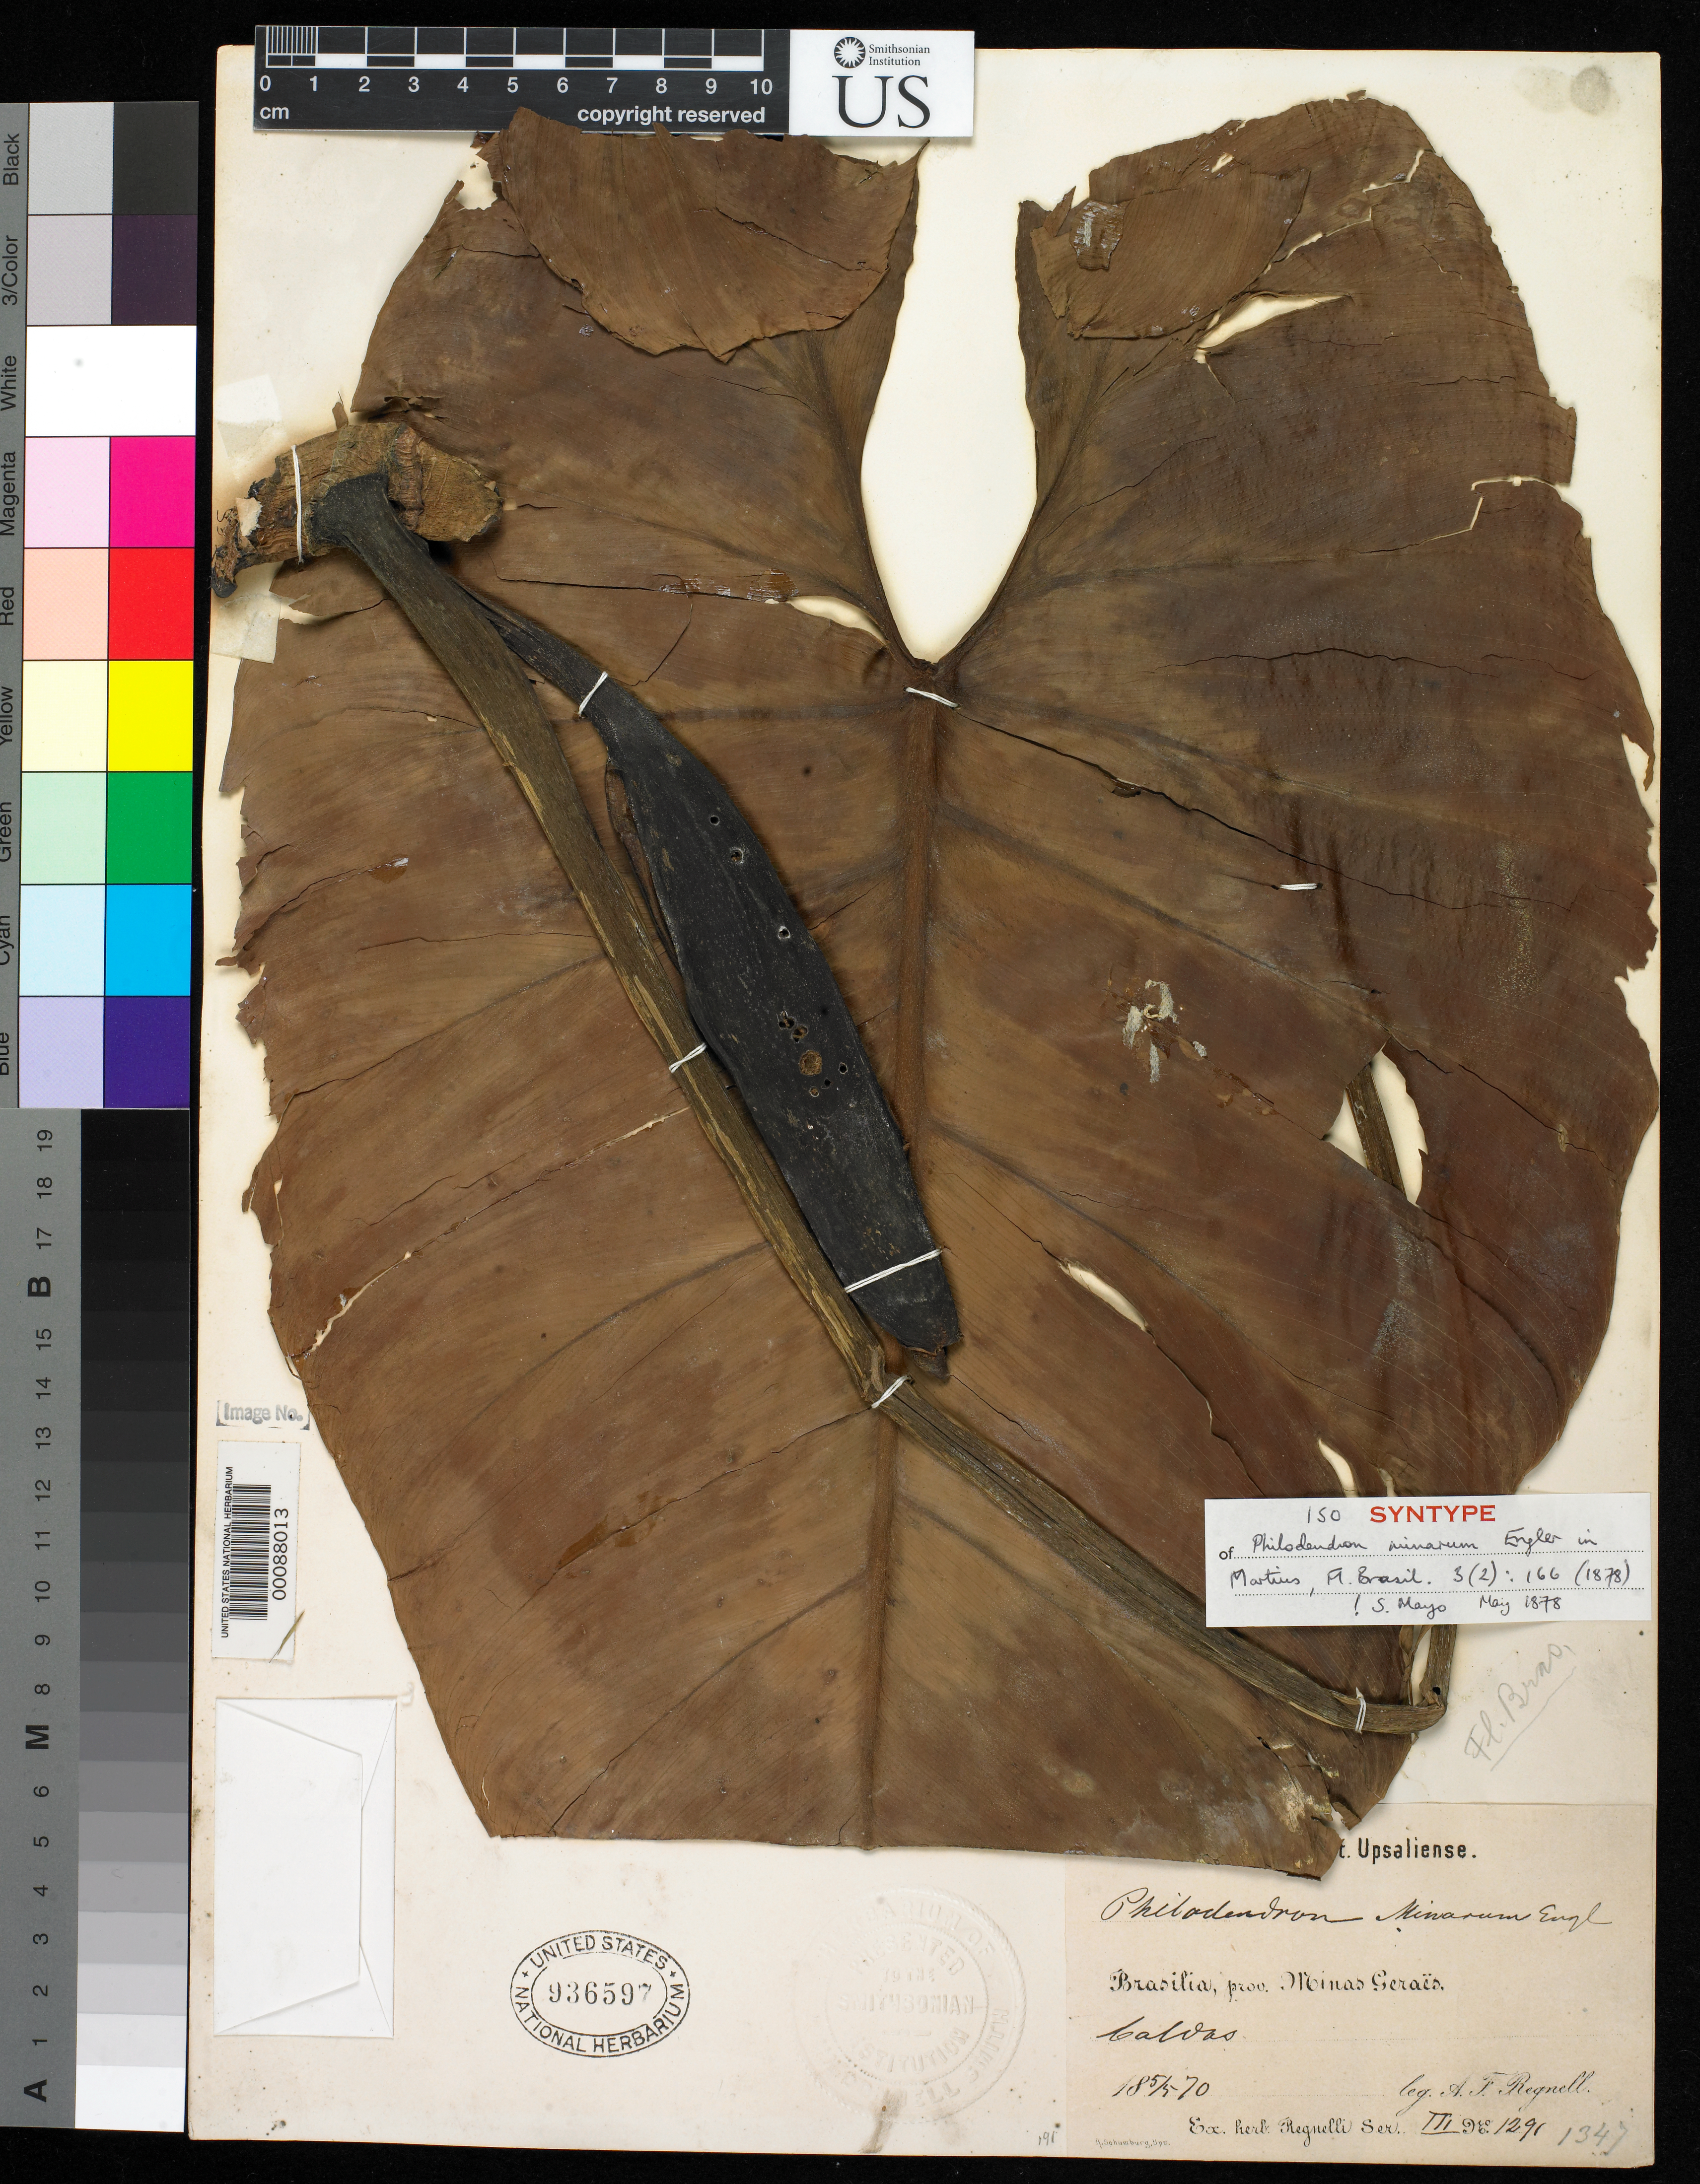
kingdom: Plantae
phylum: Tracheophyta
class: Liliopsida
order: Alismatales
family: Araceae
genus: Philodendron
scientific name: Philodendron minarum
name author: Engl. in Mart.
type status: Type Collection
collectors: A. F. Regnell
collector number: III 1291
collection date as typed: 05 May 1870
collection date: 1870-05-05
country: Brazil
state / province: Minas Gerais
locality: Near Caldas, Rio Verde.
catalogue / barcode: US 936597